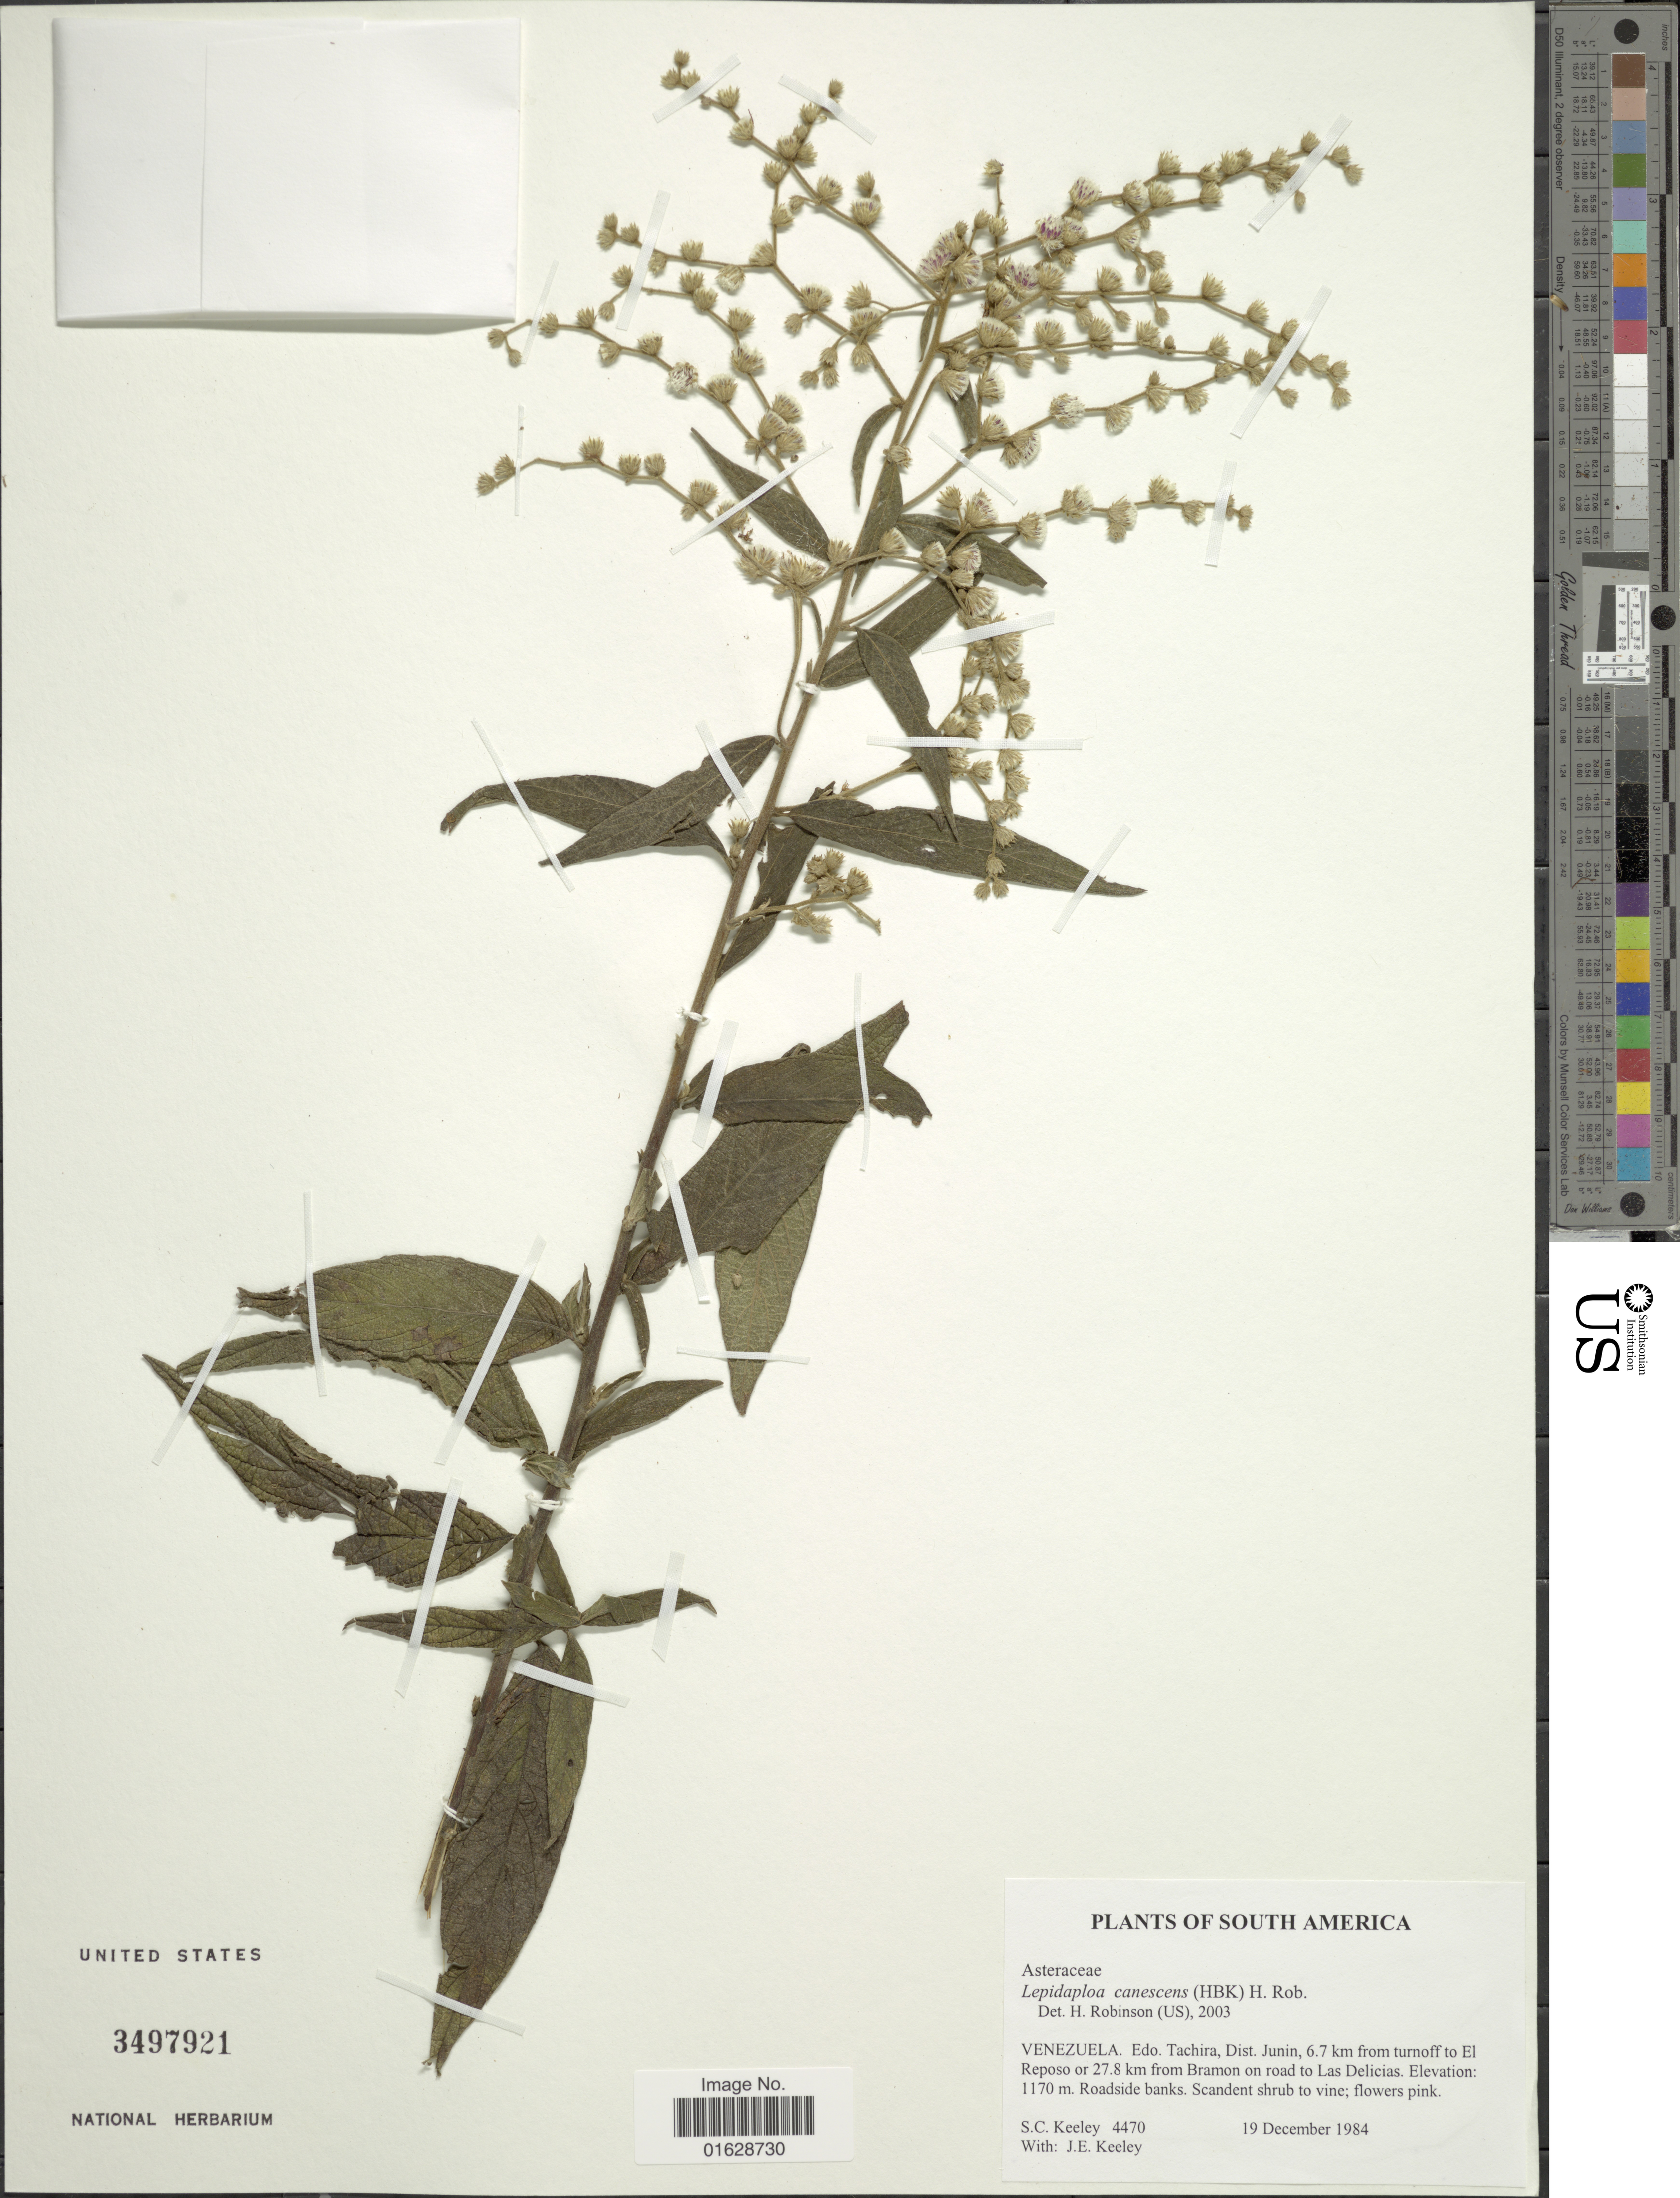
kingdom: Plantae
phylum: Tracheophyta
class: Magnoliopsida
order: Asterales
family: Asteraceae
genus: Lepidaploa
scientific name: Lepidaploa canescens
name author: (Kunth) H. Rob.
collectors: S. C. Keeley & J. E. Keeley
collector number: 4470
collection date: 1984-12-19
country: Venezuela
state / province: Tachira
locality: Venezuela. Edo. Tachira, Dist. Junin, 6.7 km from turnoff to El Reposo or 27.8 km from Bramon on road to Las Delicias. Roadside banks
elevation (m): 1170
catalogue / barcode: US 3497921